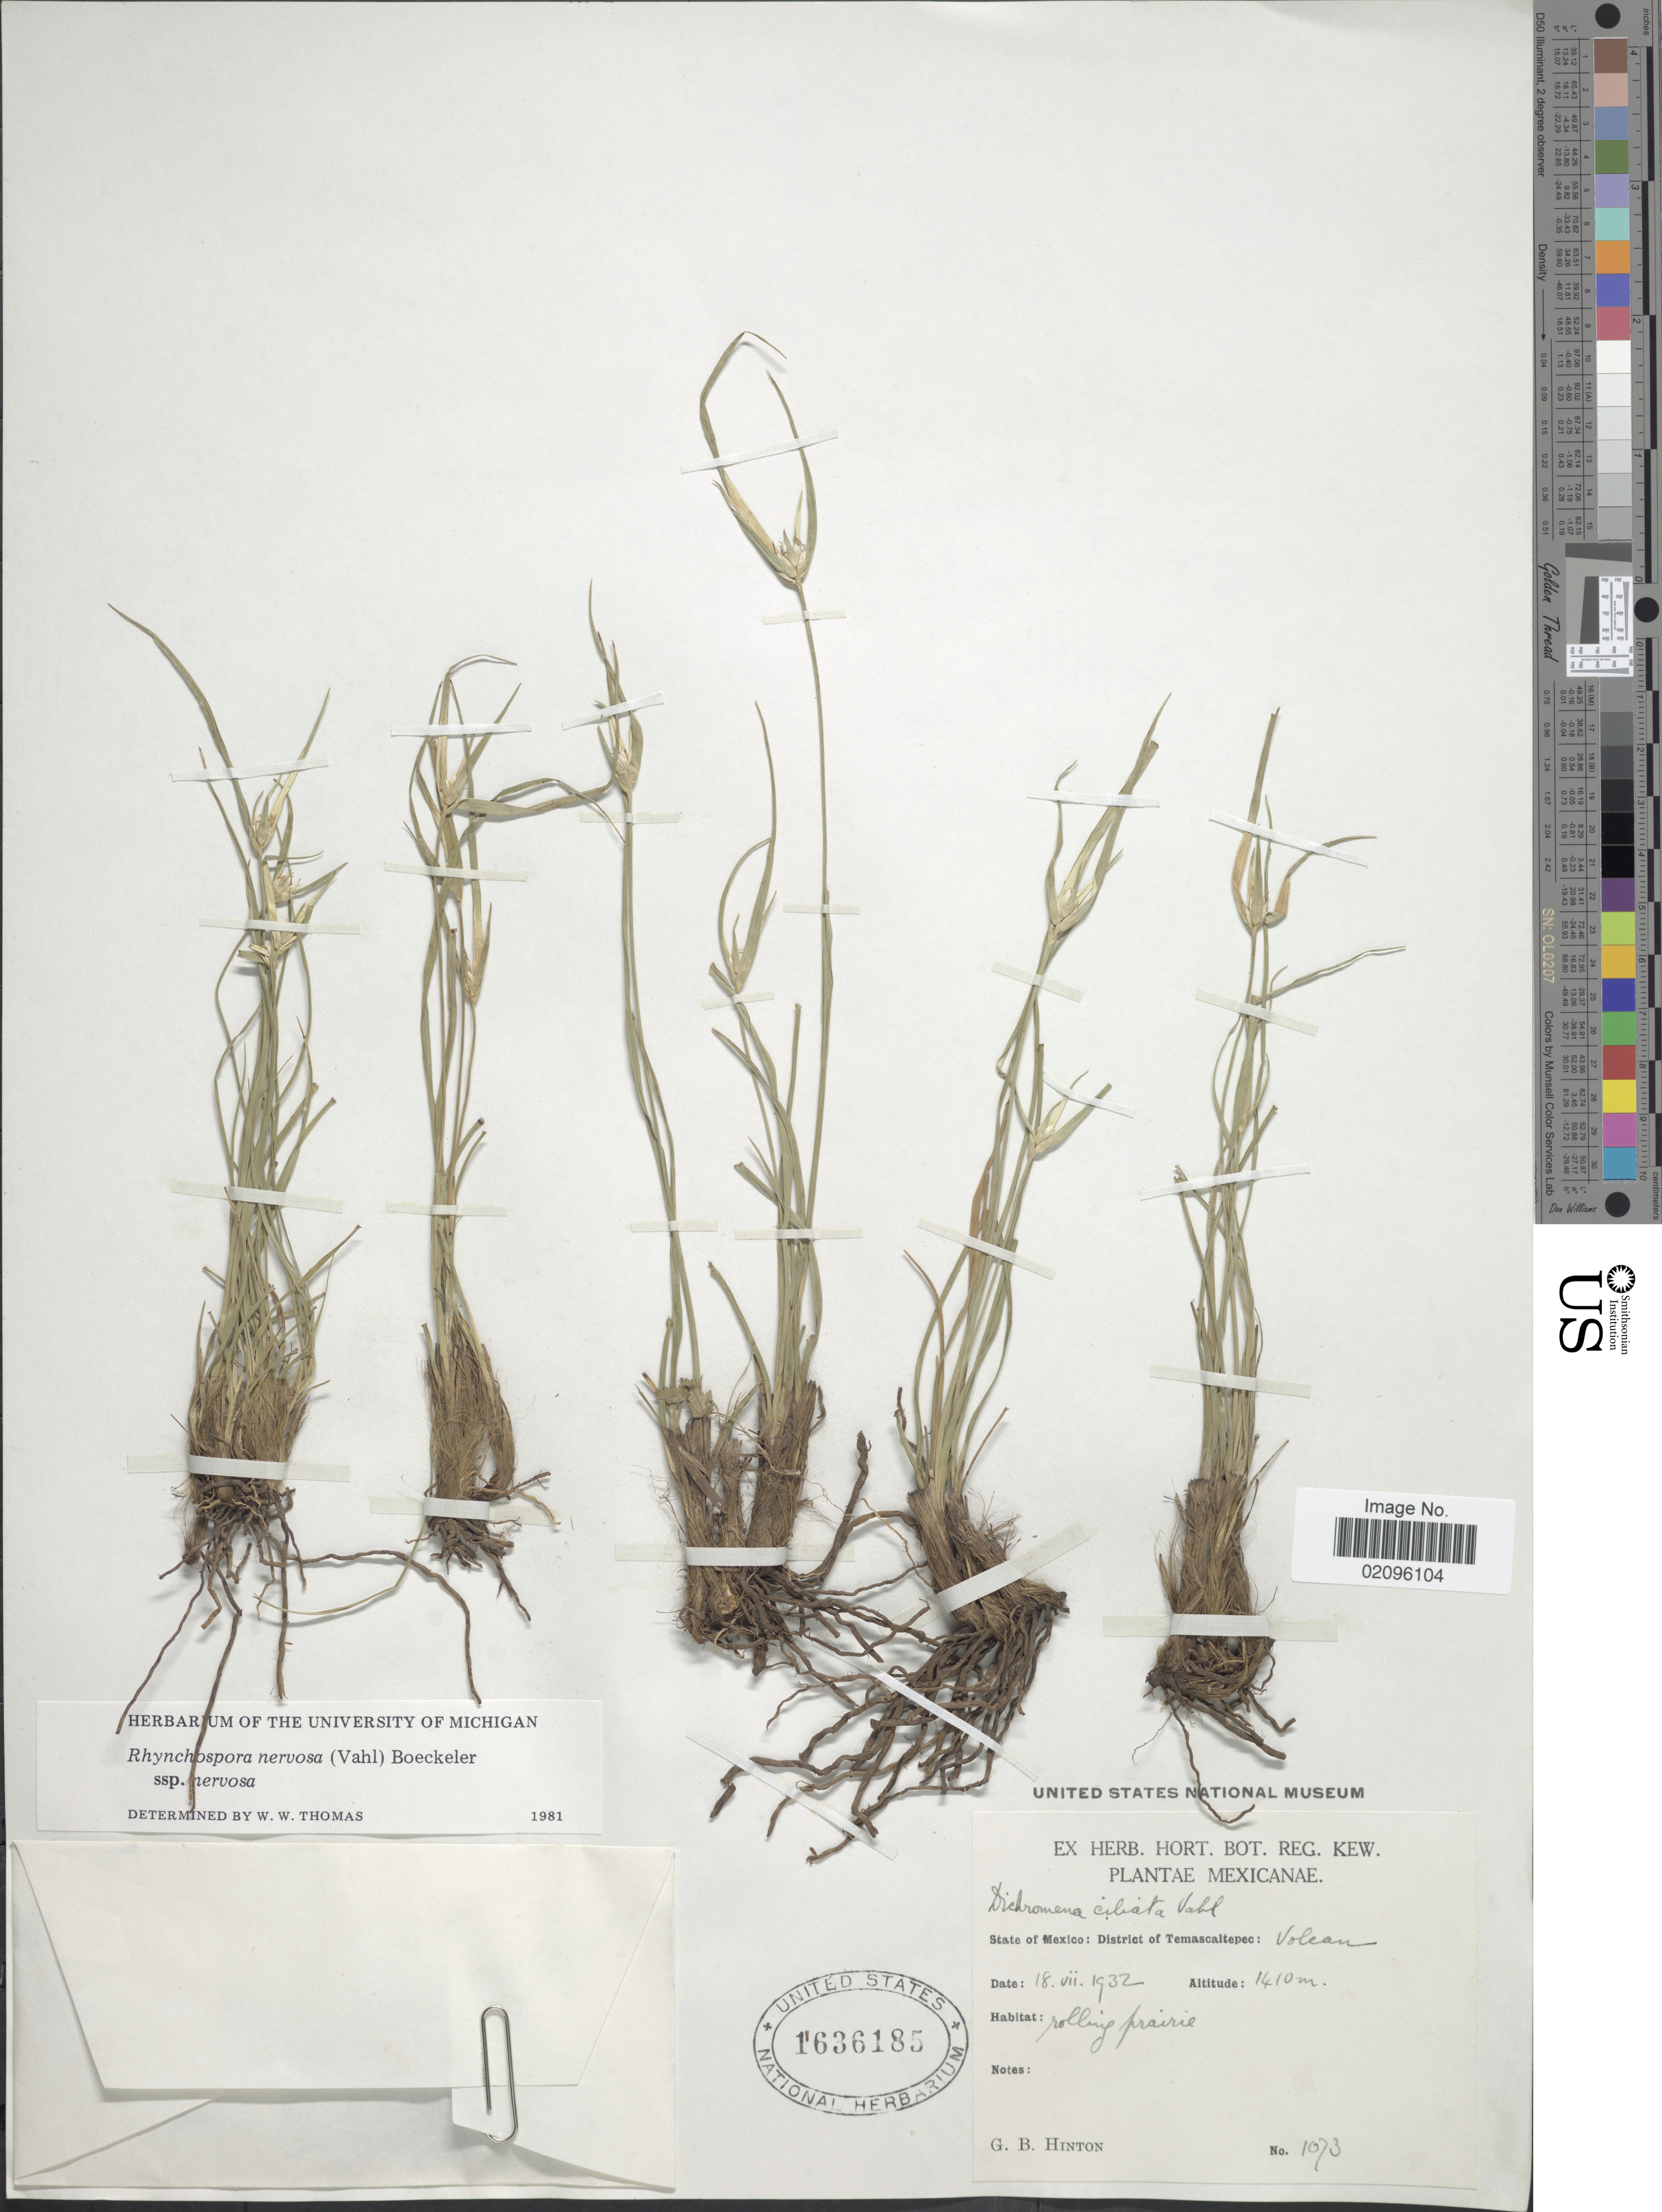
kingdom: Plantae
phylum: Tracheophyta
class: Liliopsida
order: Poales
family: Cyperaceae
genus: Rhynchospora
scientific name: Rhynchospora nervosa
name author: (Vahl) Boeckeler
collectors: G. B. Hinton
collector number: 1073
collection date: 1932-07-18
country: Mexico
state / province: México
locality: District of Temascaltepec: Volcan, rolin prairie.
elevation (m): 1410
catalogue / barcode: US 1636185